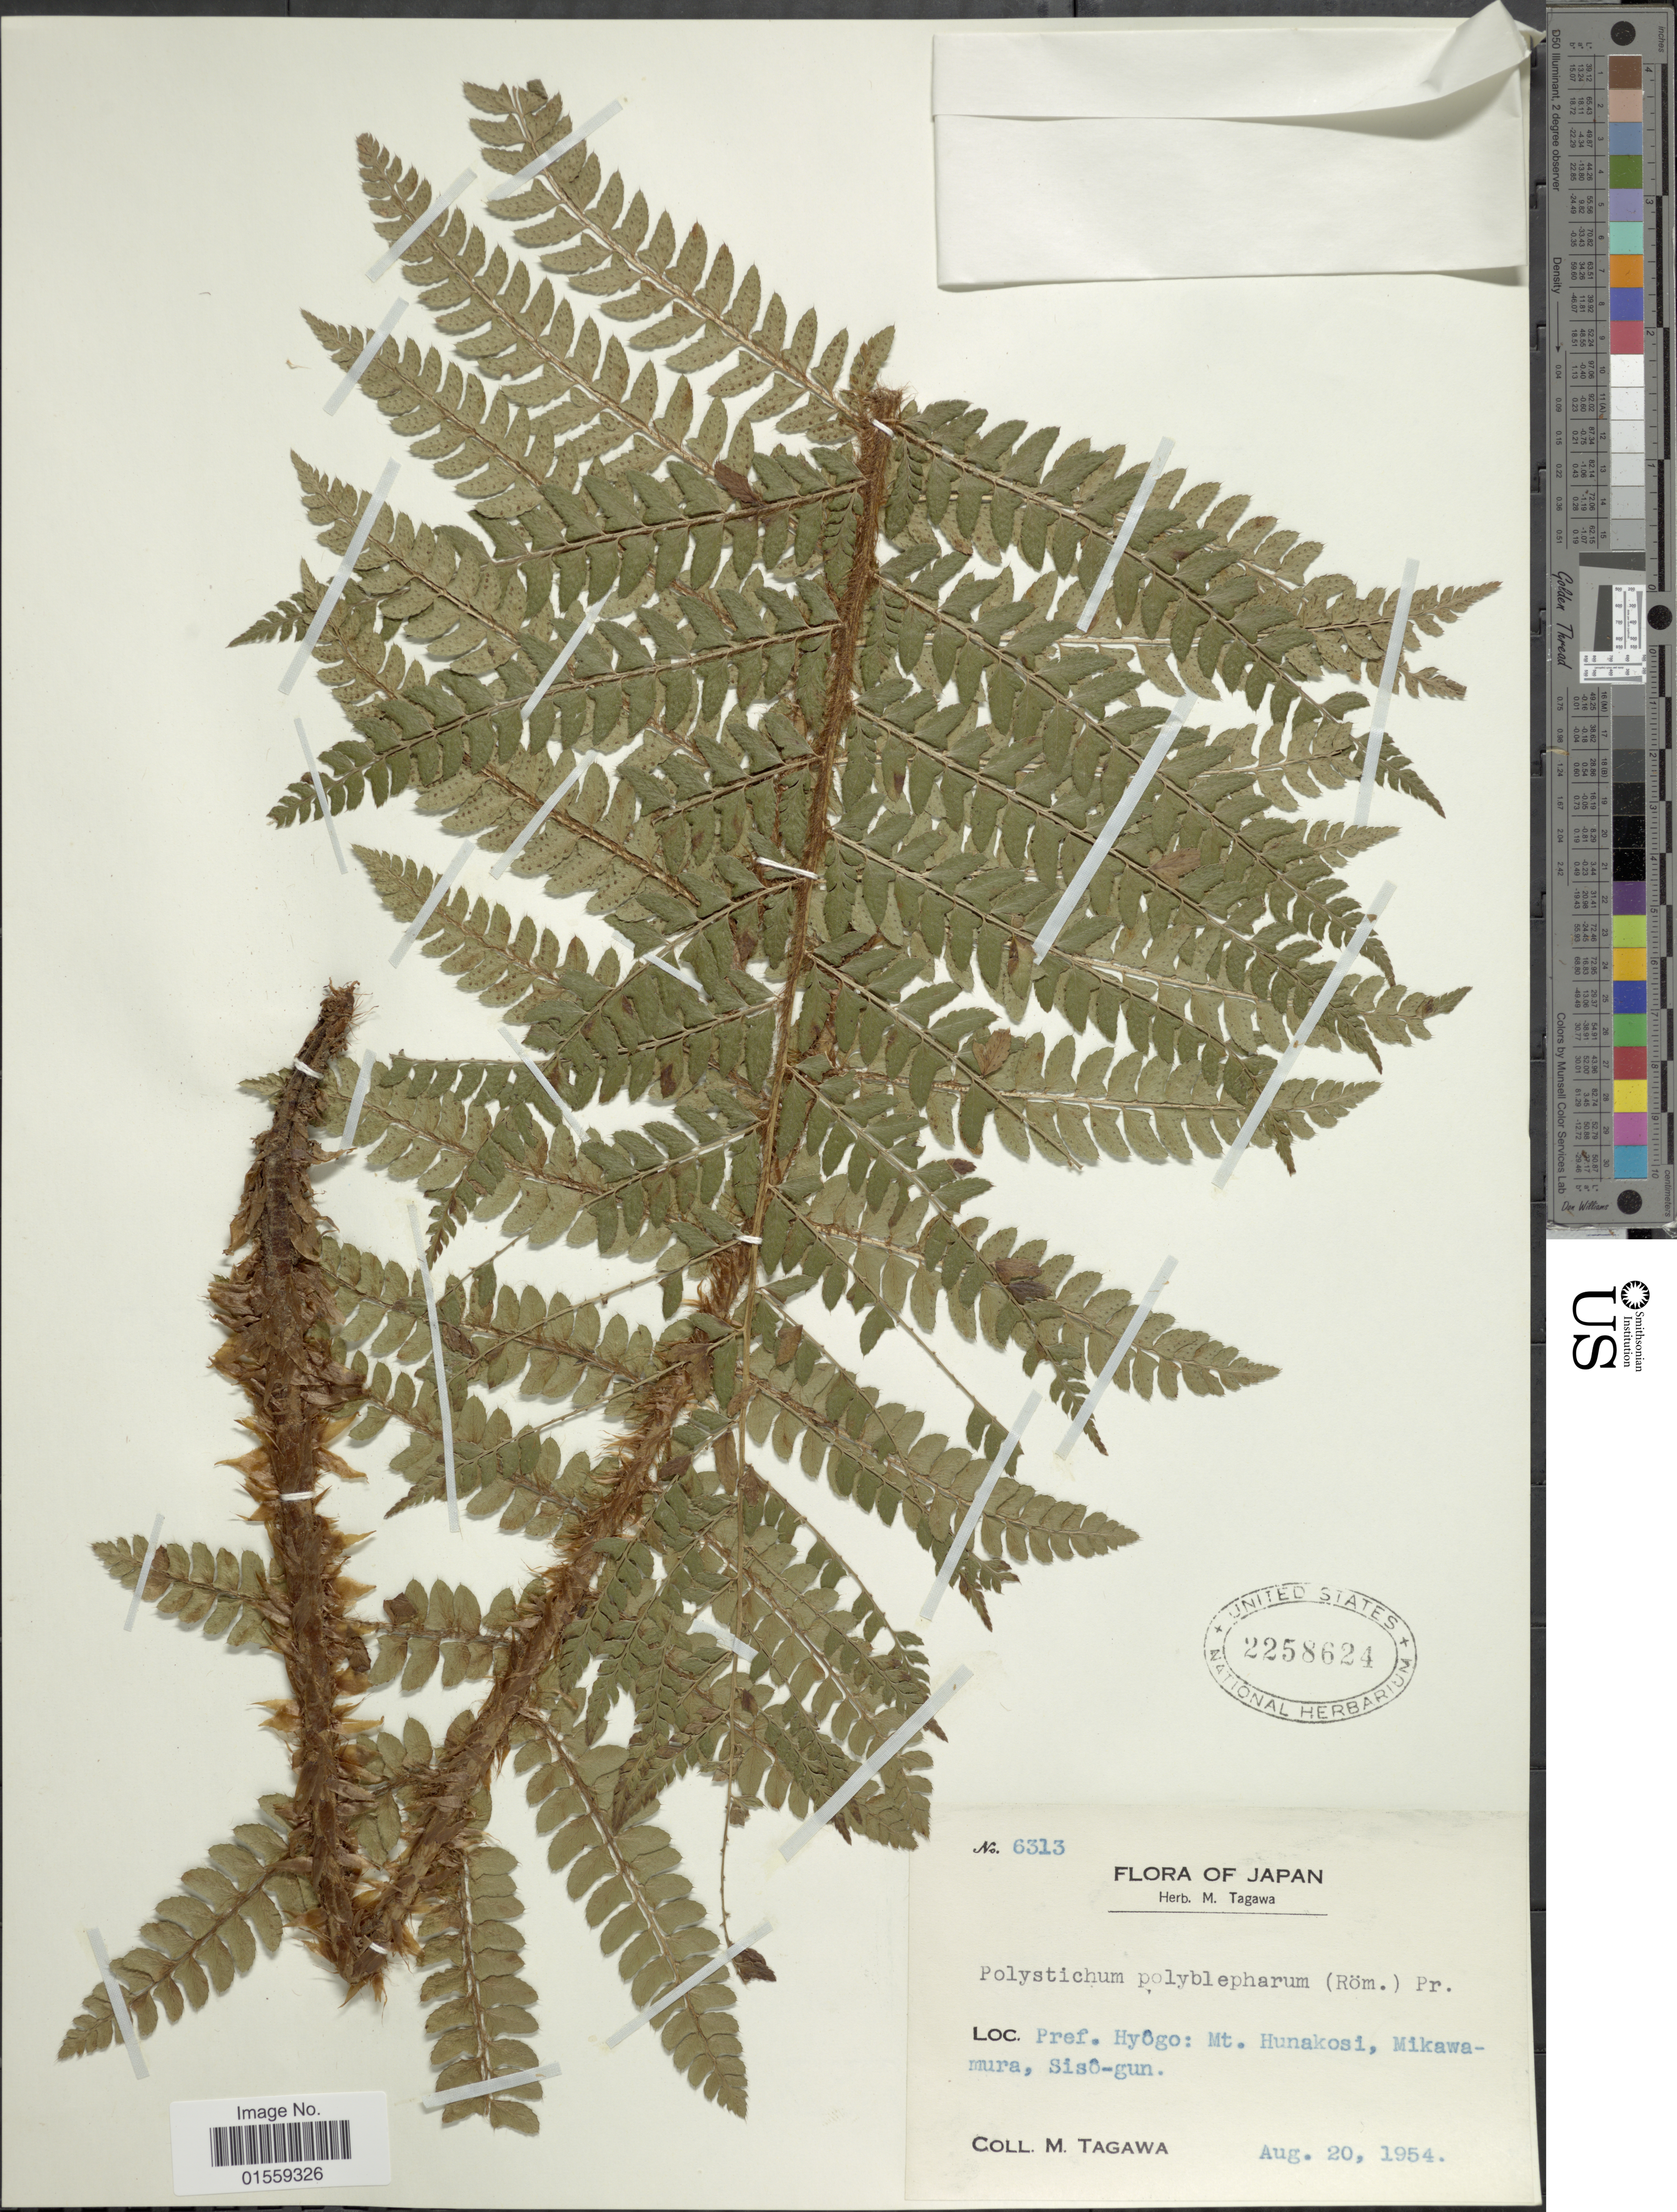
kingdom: Plantae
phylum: Tracheophyta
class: Polypodiopsida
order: Polypodiales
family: Dryopteridaceae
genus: Polystichum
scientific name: Polystichum polyblepharum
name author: (Roemer ex Kunze) C. Presl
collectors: M. Tagawa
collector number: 6313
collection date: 1954-08-20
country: Japan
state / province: Hyogo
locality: Pref. Hyoga: Mt. Hunakosi, Mikawa-mura, Sisi-gun.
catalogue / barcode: US 2258624